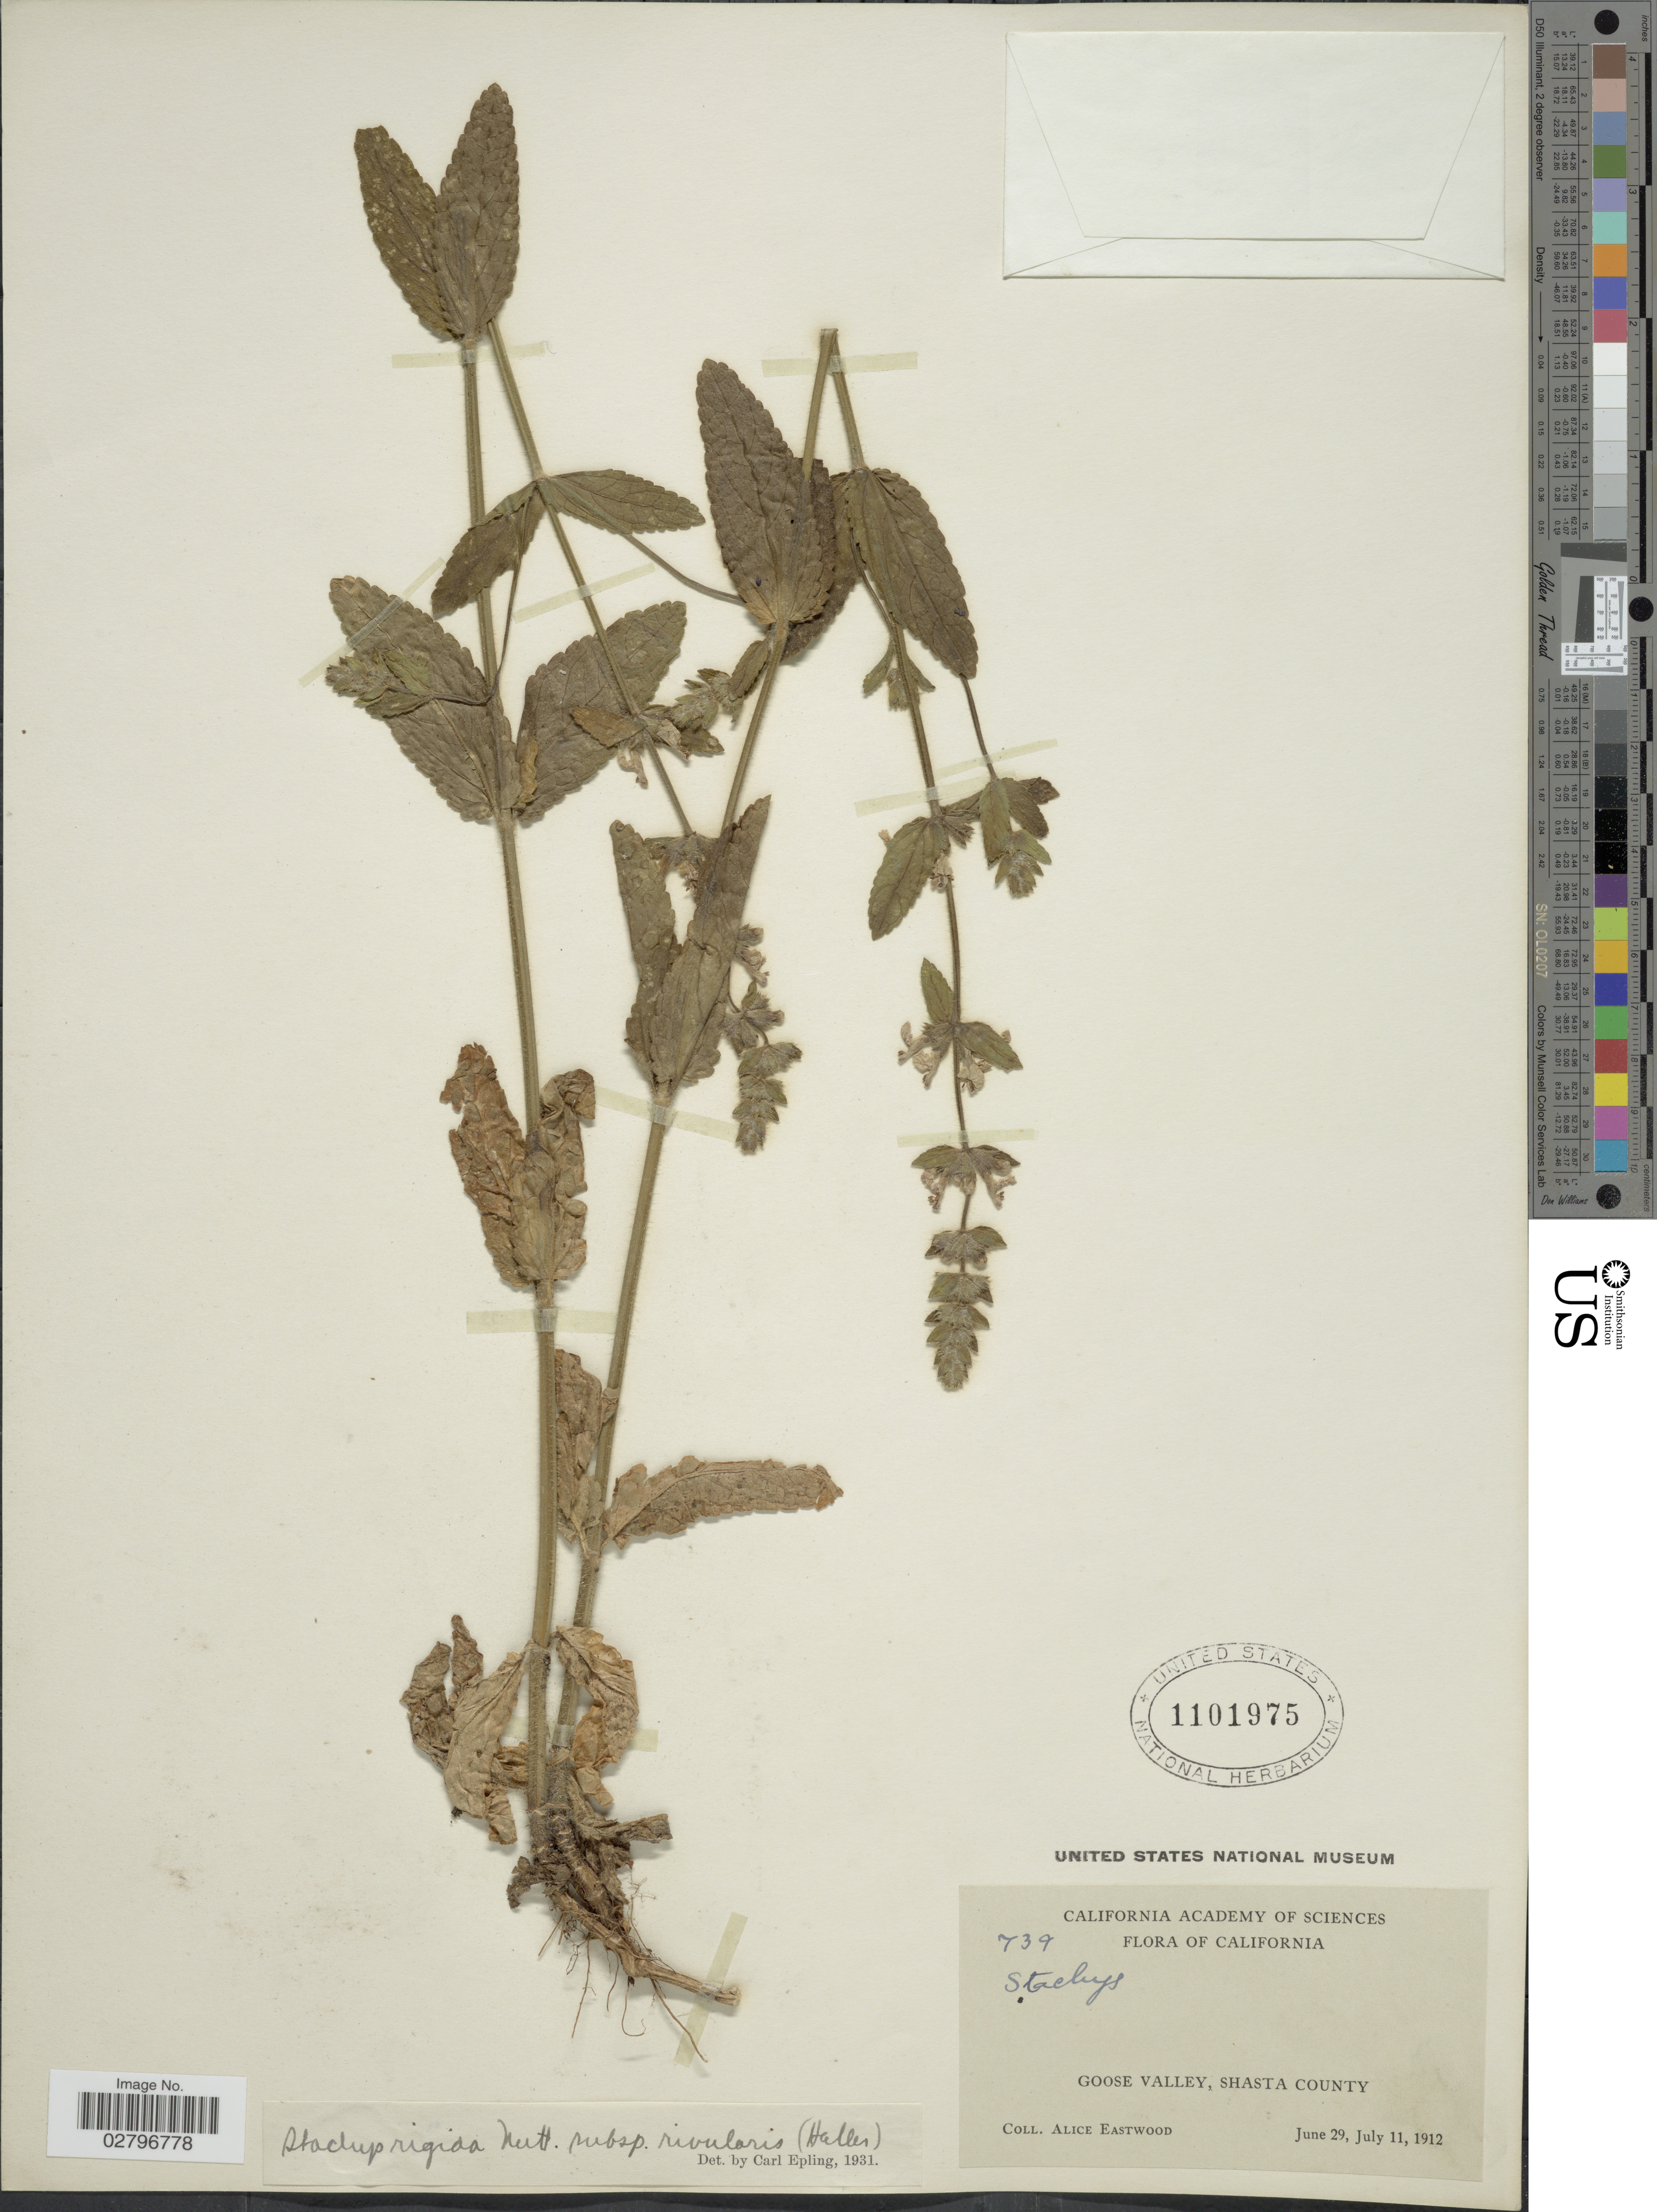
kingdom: Plantae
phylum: Tracheophyta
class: Magnoliopsida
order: Lamiales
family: Lamiaceae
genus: Stachys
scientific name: Stachys rigida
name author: Nutt. ex Benth.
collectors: A. Eastwood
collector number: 739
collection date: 1912-06-29/1912-07-11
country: United States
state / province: California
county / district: Shasta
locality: Goose Valley, Shasta County.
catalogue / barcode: US 1101975